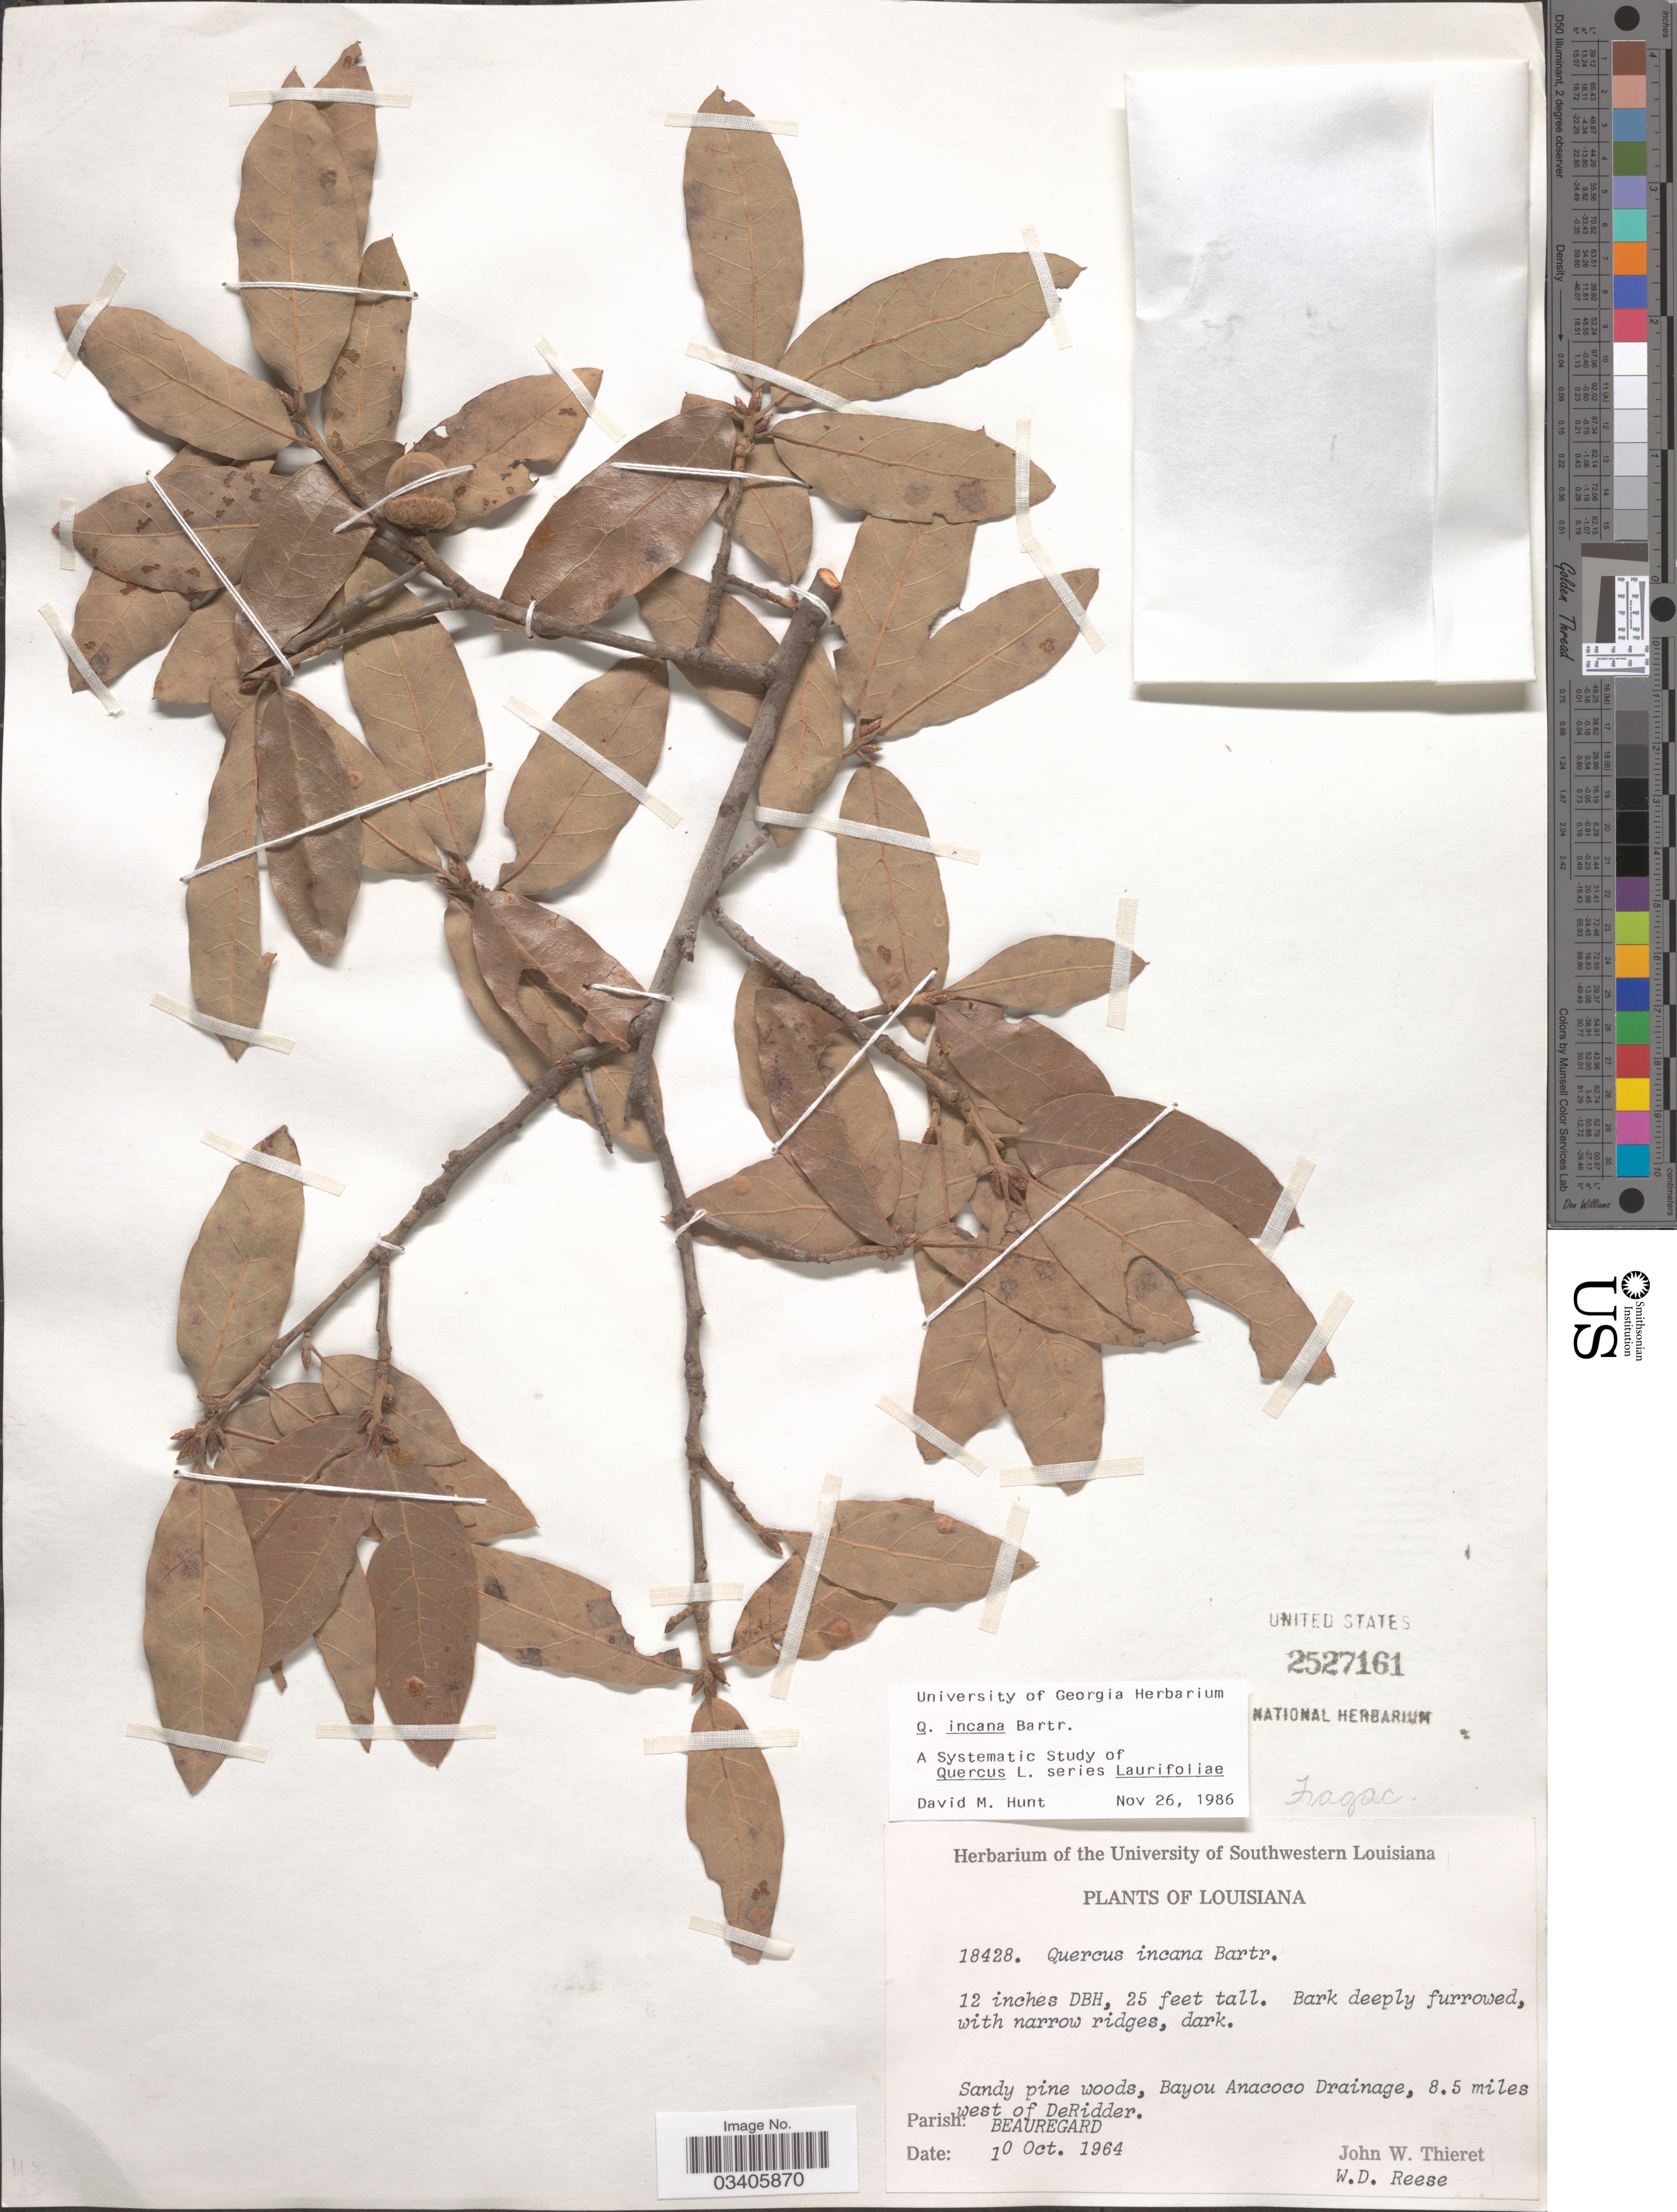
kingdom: Plantae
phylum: Tracheophyta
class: Magnoliopsida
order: Fagales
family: Fagaceae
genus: Quercus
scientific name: Quercus incana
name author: W. Bartram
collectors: J. W. Thieret & W. Reese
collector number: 18428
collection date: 1964-10-10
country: United States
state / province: Louisiana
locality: Sandy pine woods, Bayou Anacoco Drainage, 8.5 miles west of DeRidder. Parish: Beauregard.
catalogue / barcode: US 2527161